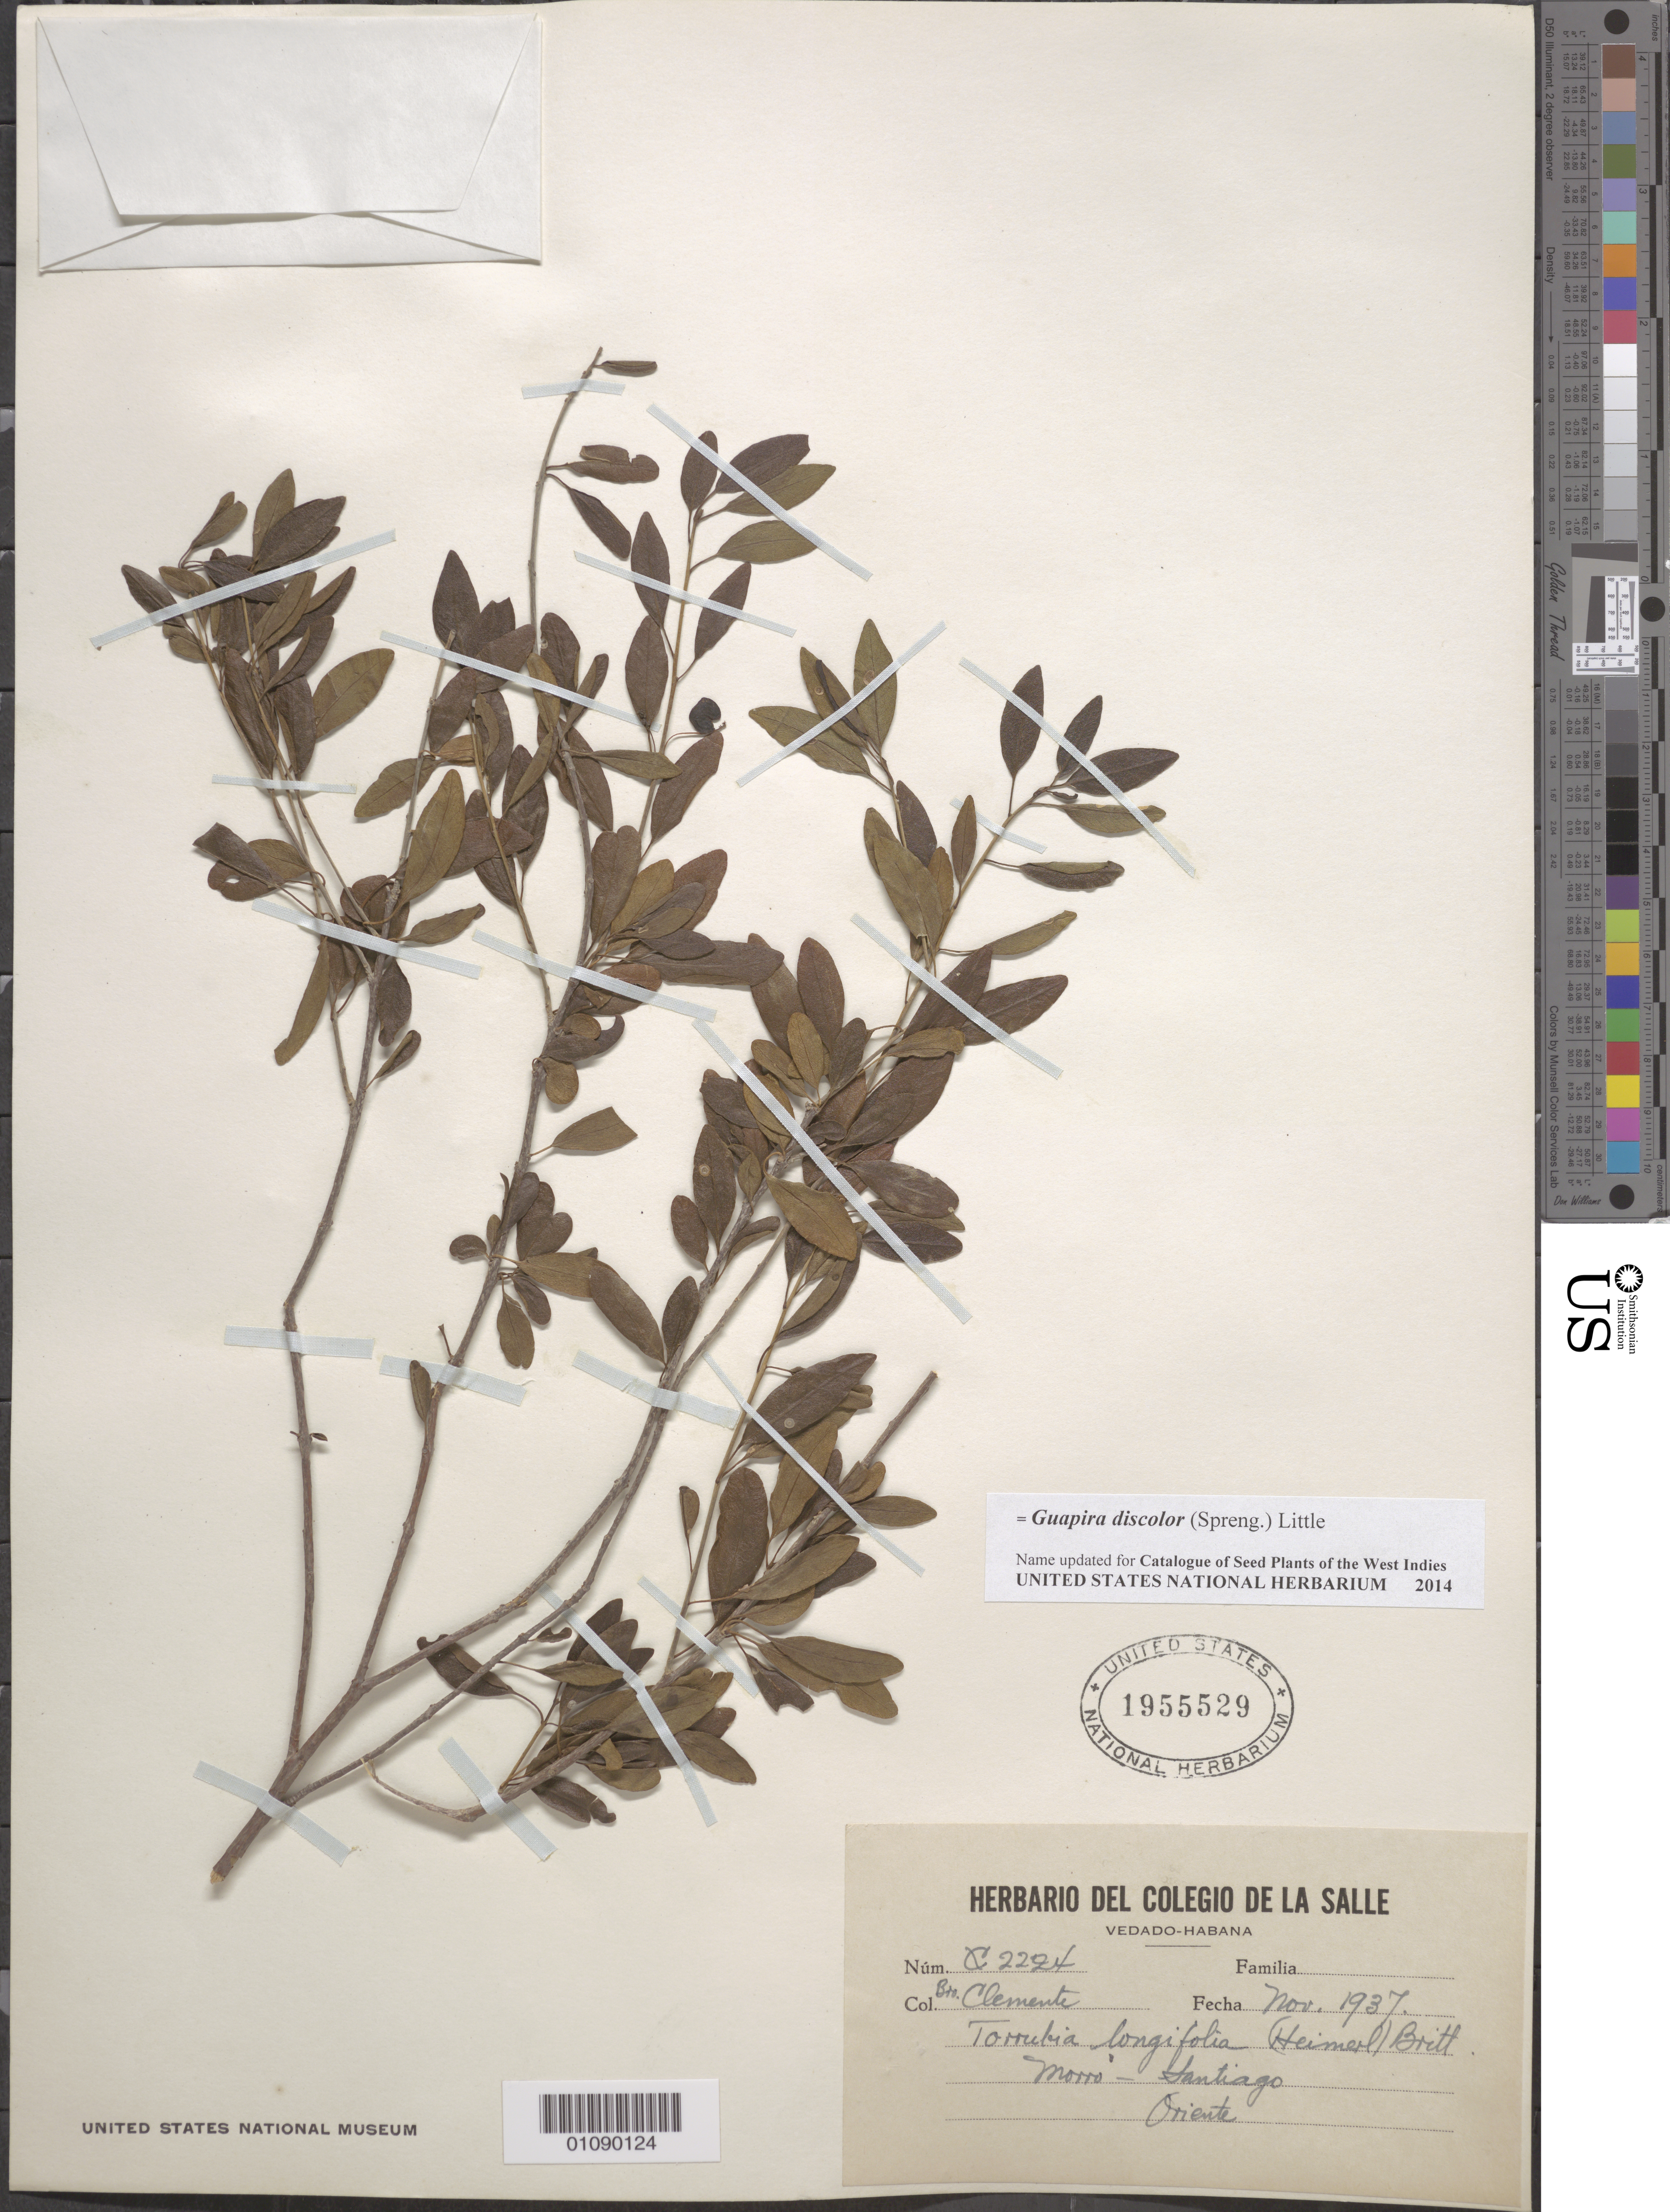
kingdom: Plantae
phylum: Tracheophyta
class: Magnoliopsida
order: Caryophyllales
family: Nyctaginaceae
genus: Guapira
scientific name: Guapira sp.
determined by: Strong, Mark T., (BOT), Smithsonian Institution - National Museum of Natural History (UNITED STATES)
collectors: Bro. Clemente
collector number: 2224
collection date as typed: Nov 1937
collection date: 1937-11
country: Cuba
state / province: Santiago de Cuba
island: Cuba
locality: Oreinte, Santiago, Morro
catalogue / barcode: US 1955529